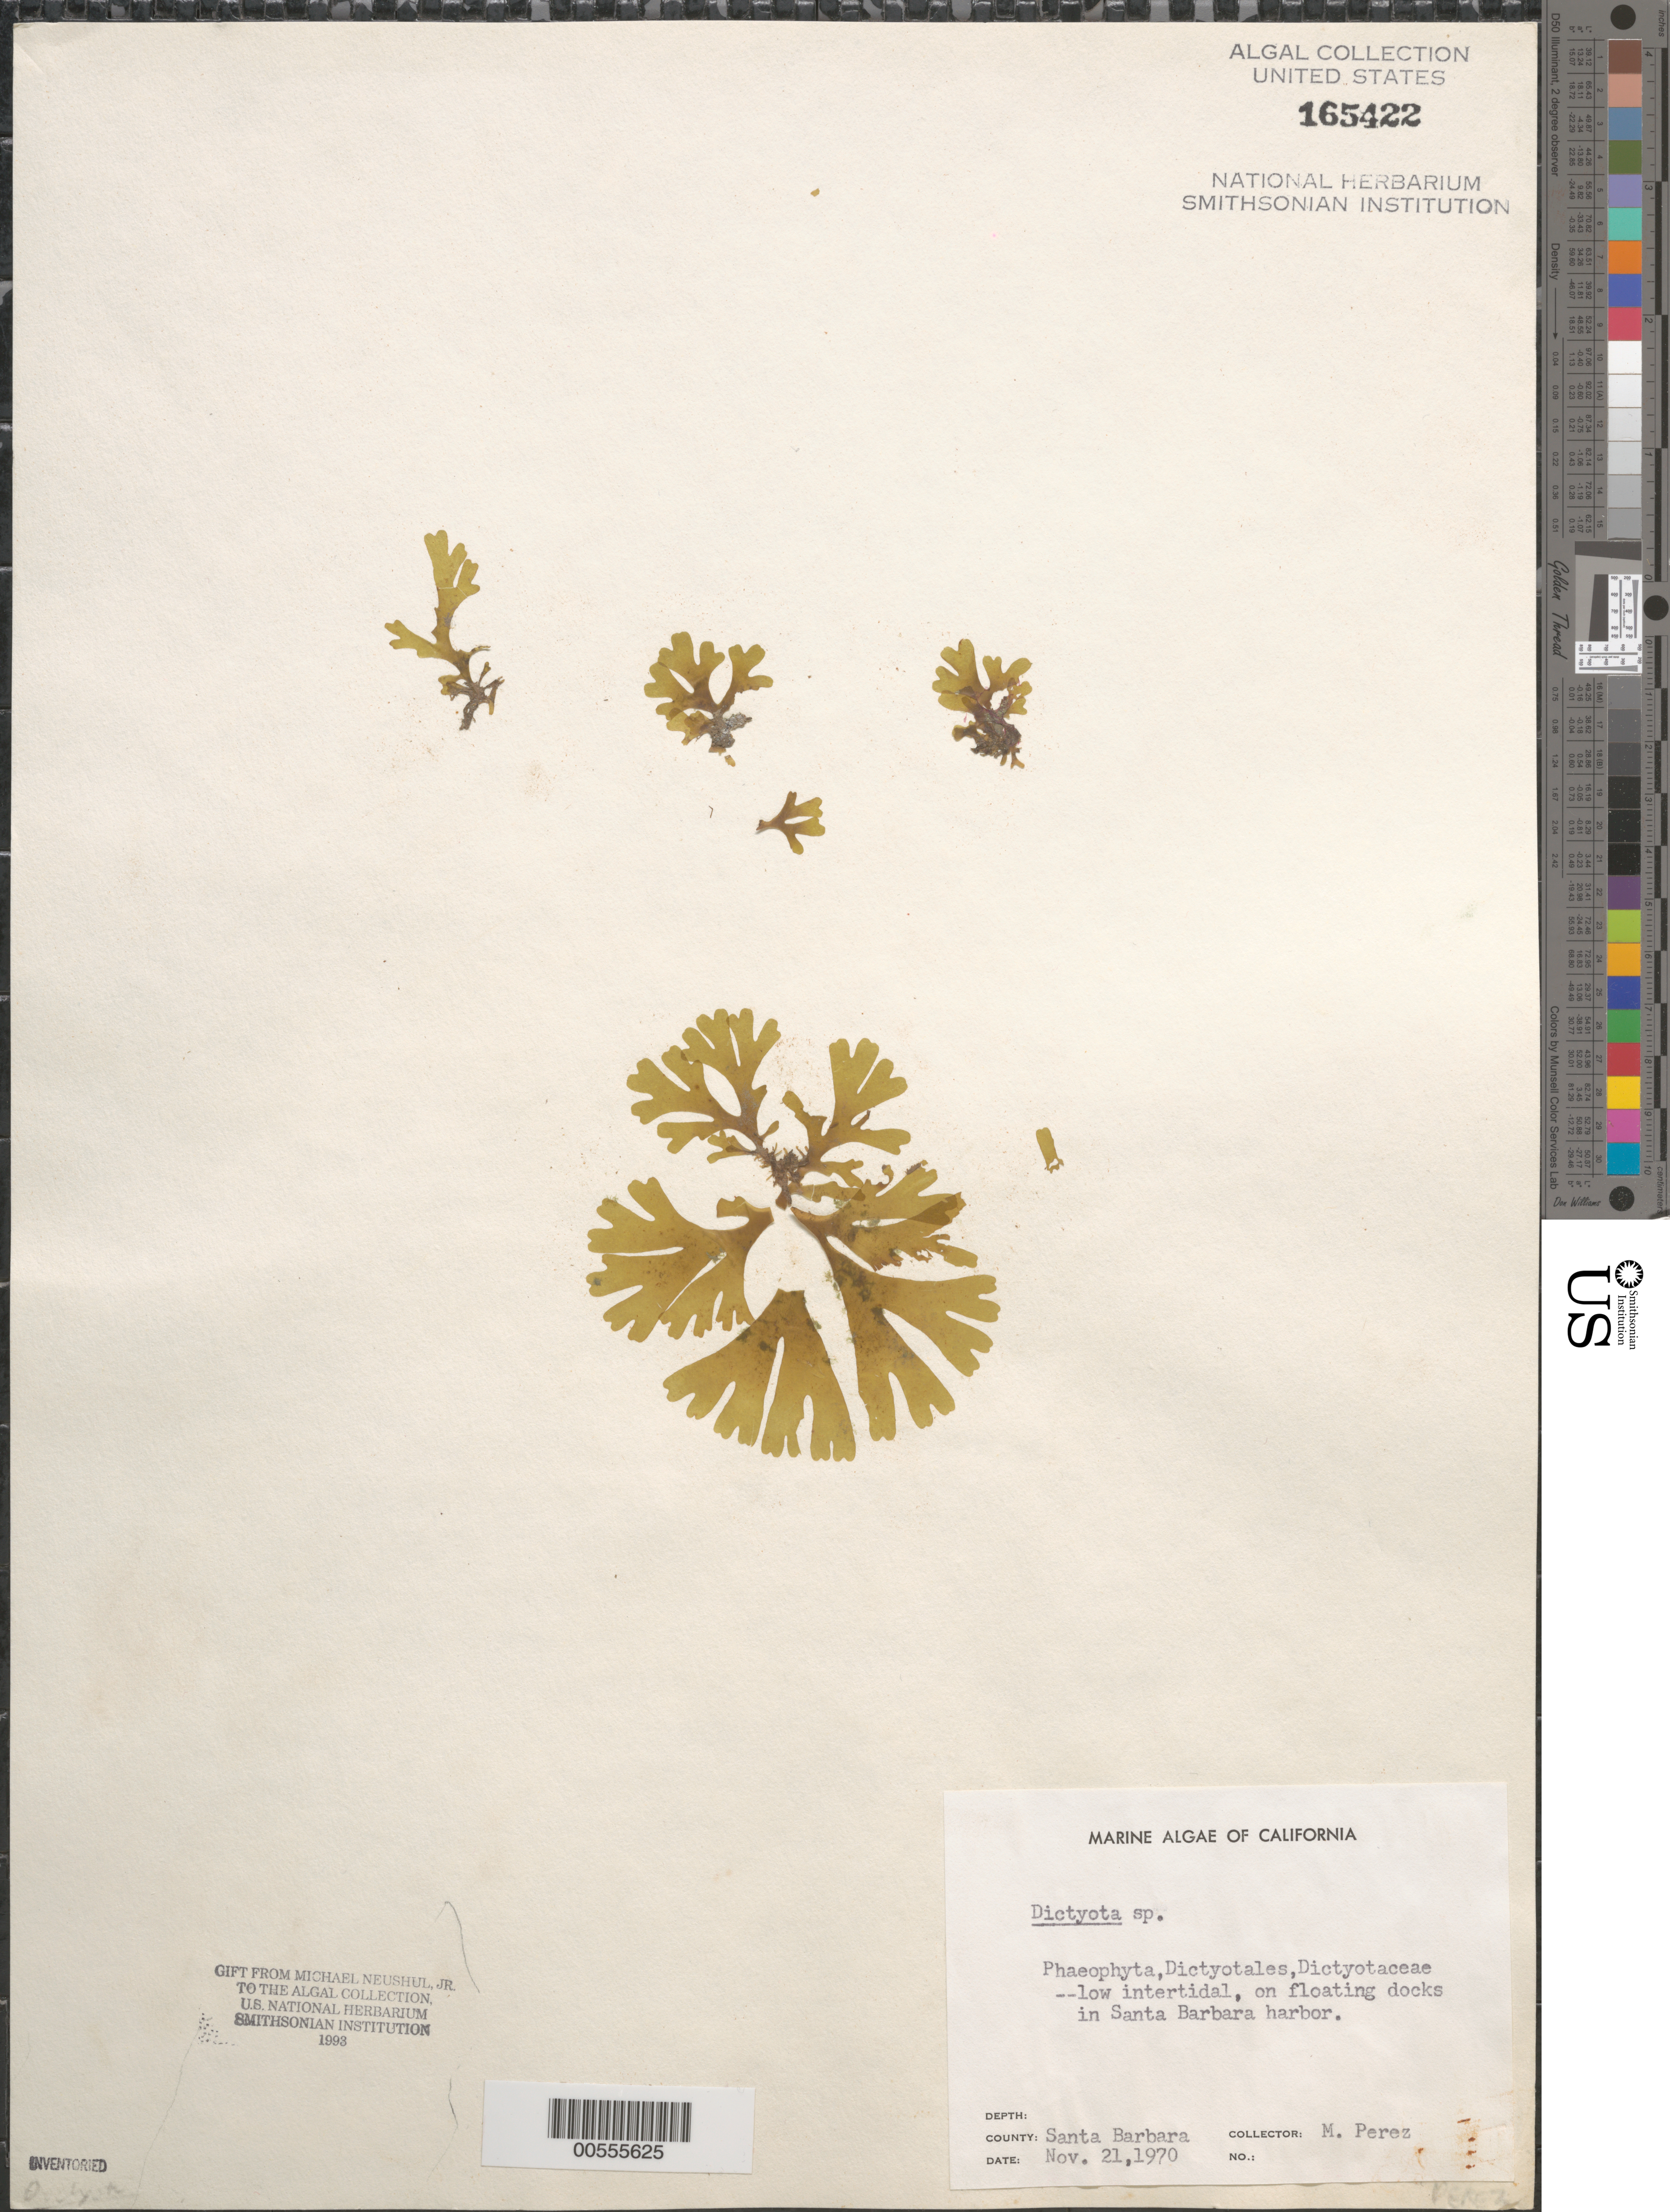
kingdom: Chromista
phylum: Ochrophyta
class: Phaeophyceae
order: Dictyotales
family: Dictyotaceae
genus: Dictyota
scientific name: Dictyota sp.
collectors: M. Perez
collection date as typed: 21 Nov 1970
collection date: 1970-11-21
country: United States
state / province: California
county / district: Santa Barbara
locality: Santa Barbara harbor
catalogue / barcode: US 165422